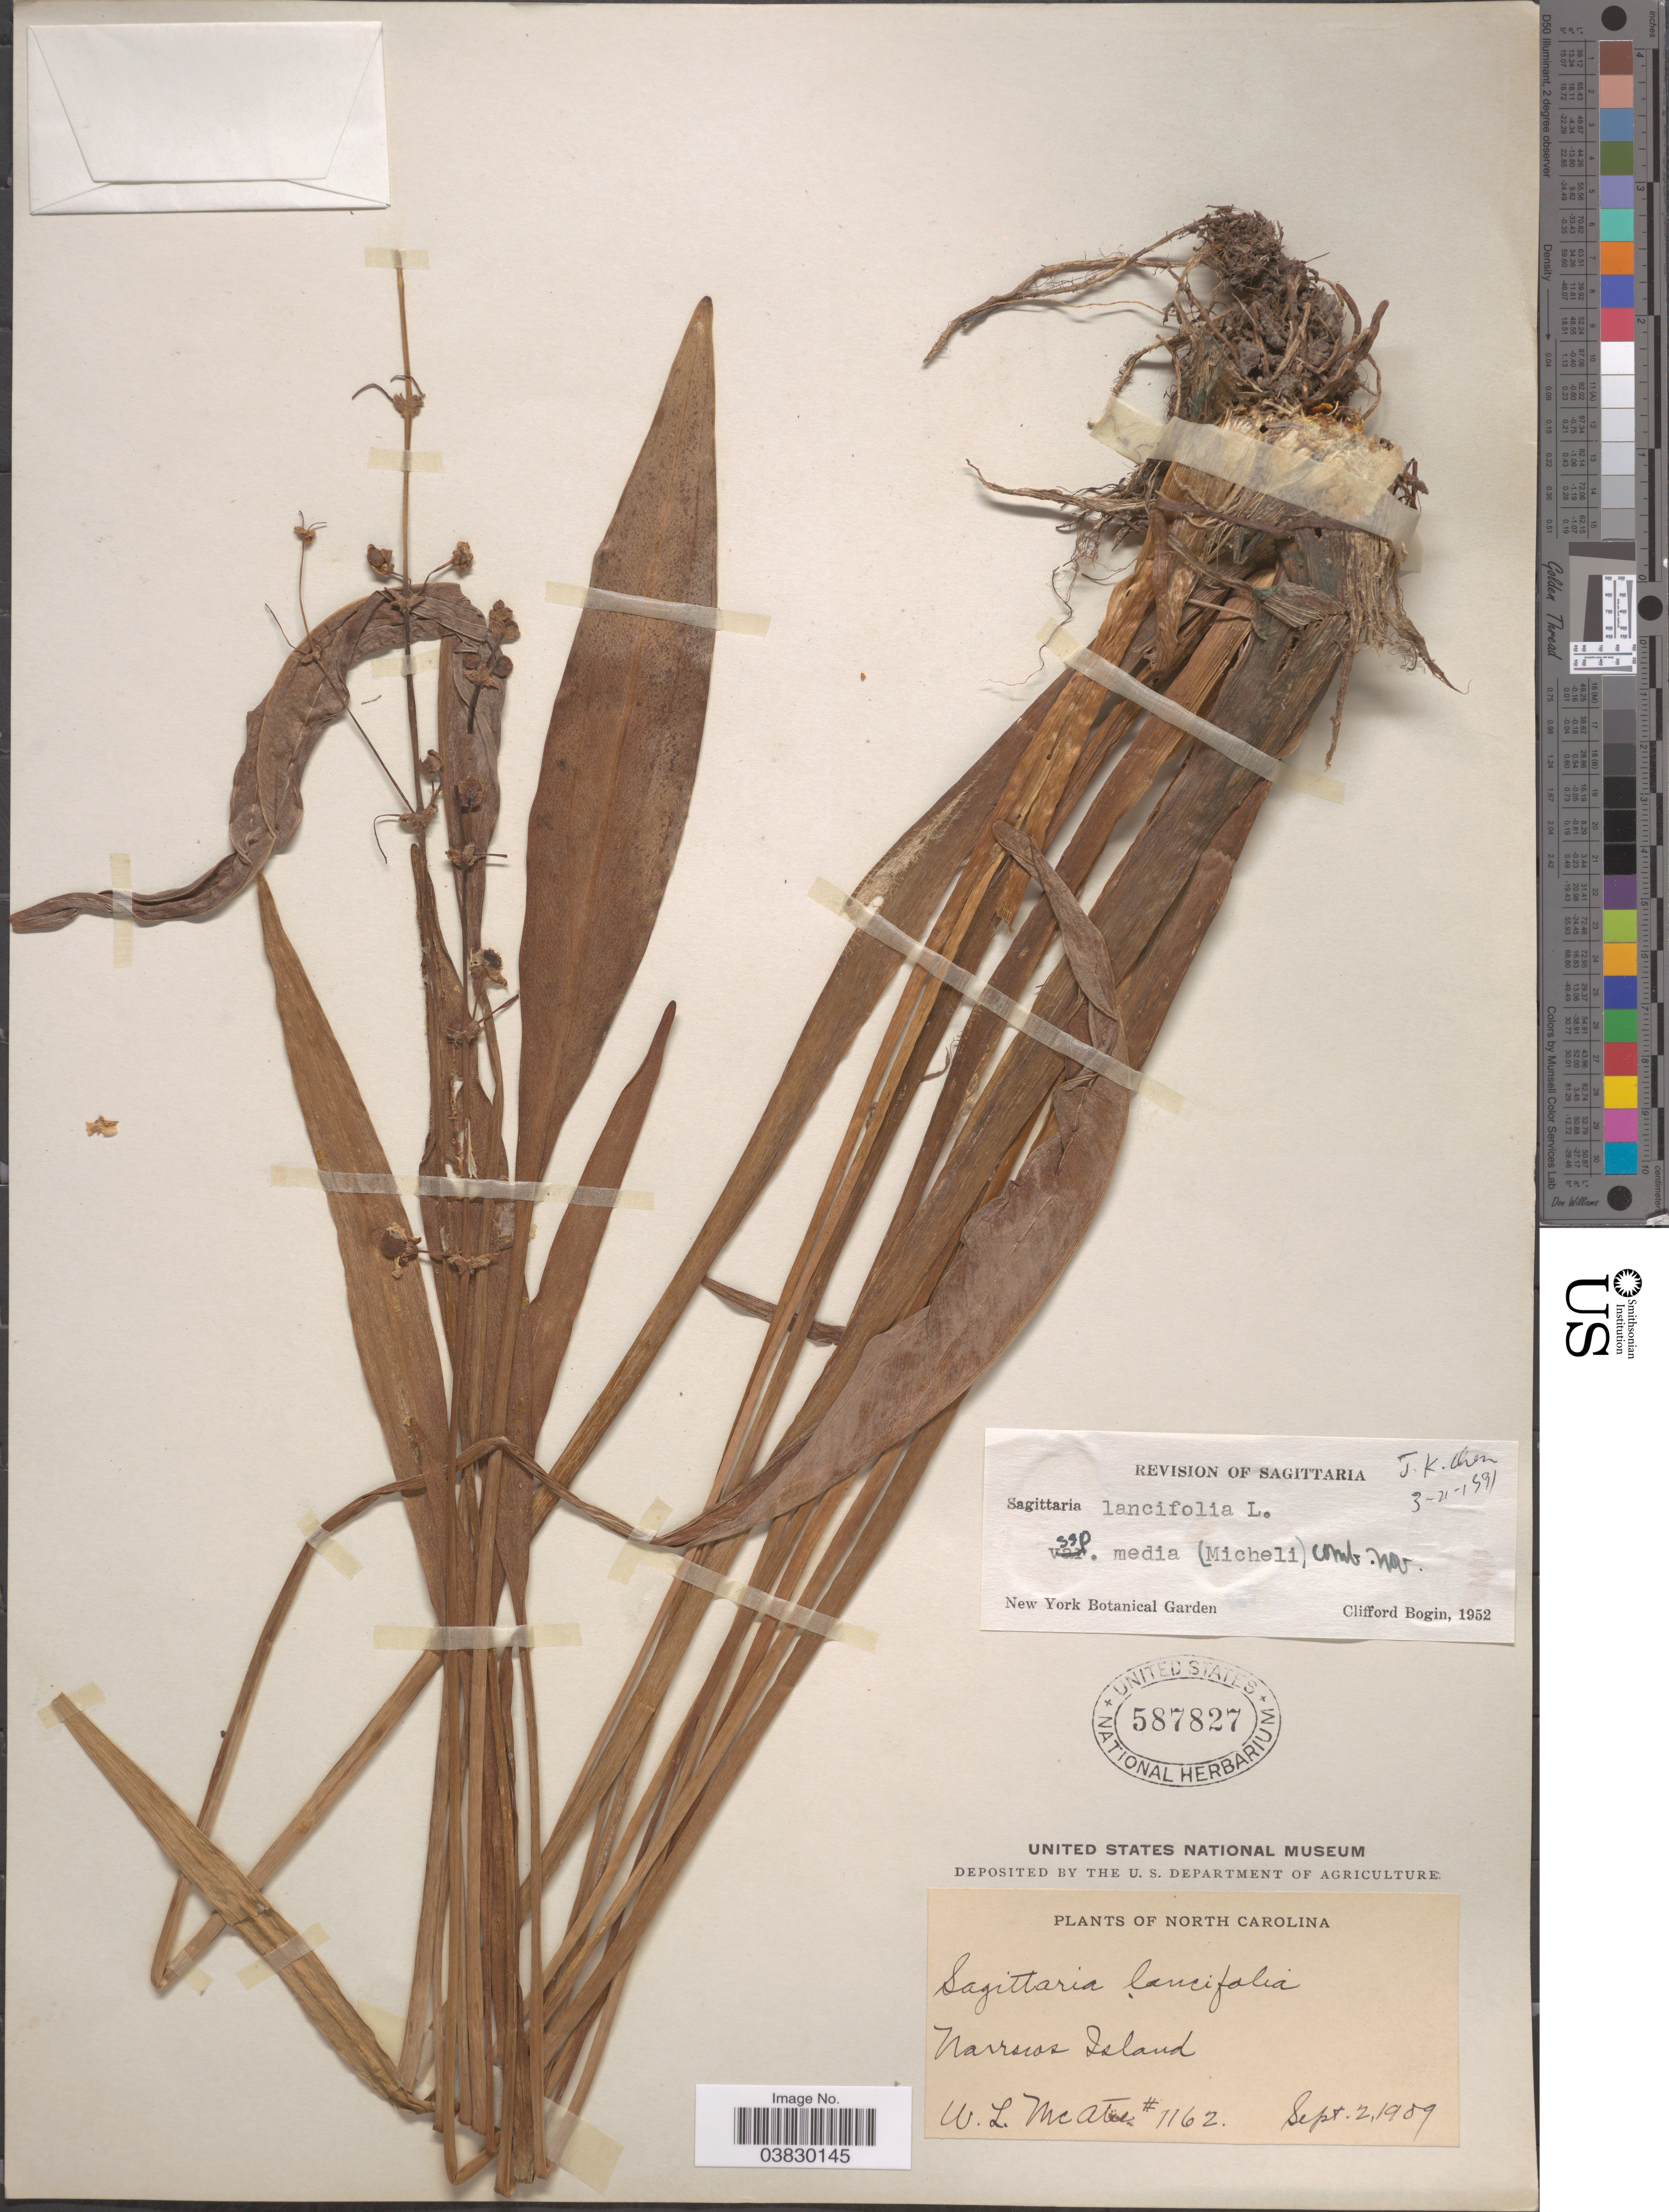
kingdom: Plantae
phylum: Tracheophyta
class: Liliopsida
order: Alismatales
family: Alismataceae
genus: Sagittaria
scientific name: Sagittaria lancifolia subsp. media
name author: (Micheli) Bogin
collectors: W. McAtee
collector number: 1162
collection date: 1909-09-02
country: United States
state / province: North Carolina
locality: Narrows Island.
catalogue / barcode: US 587827